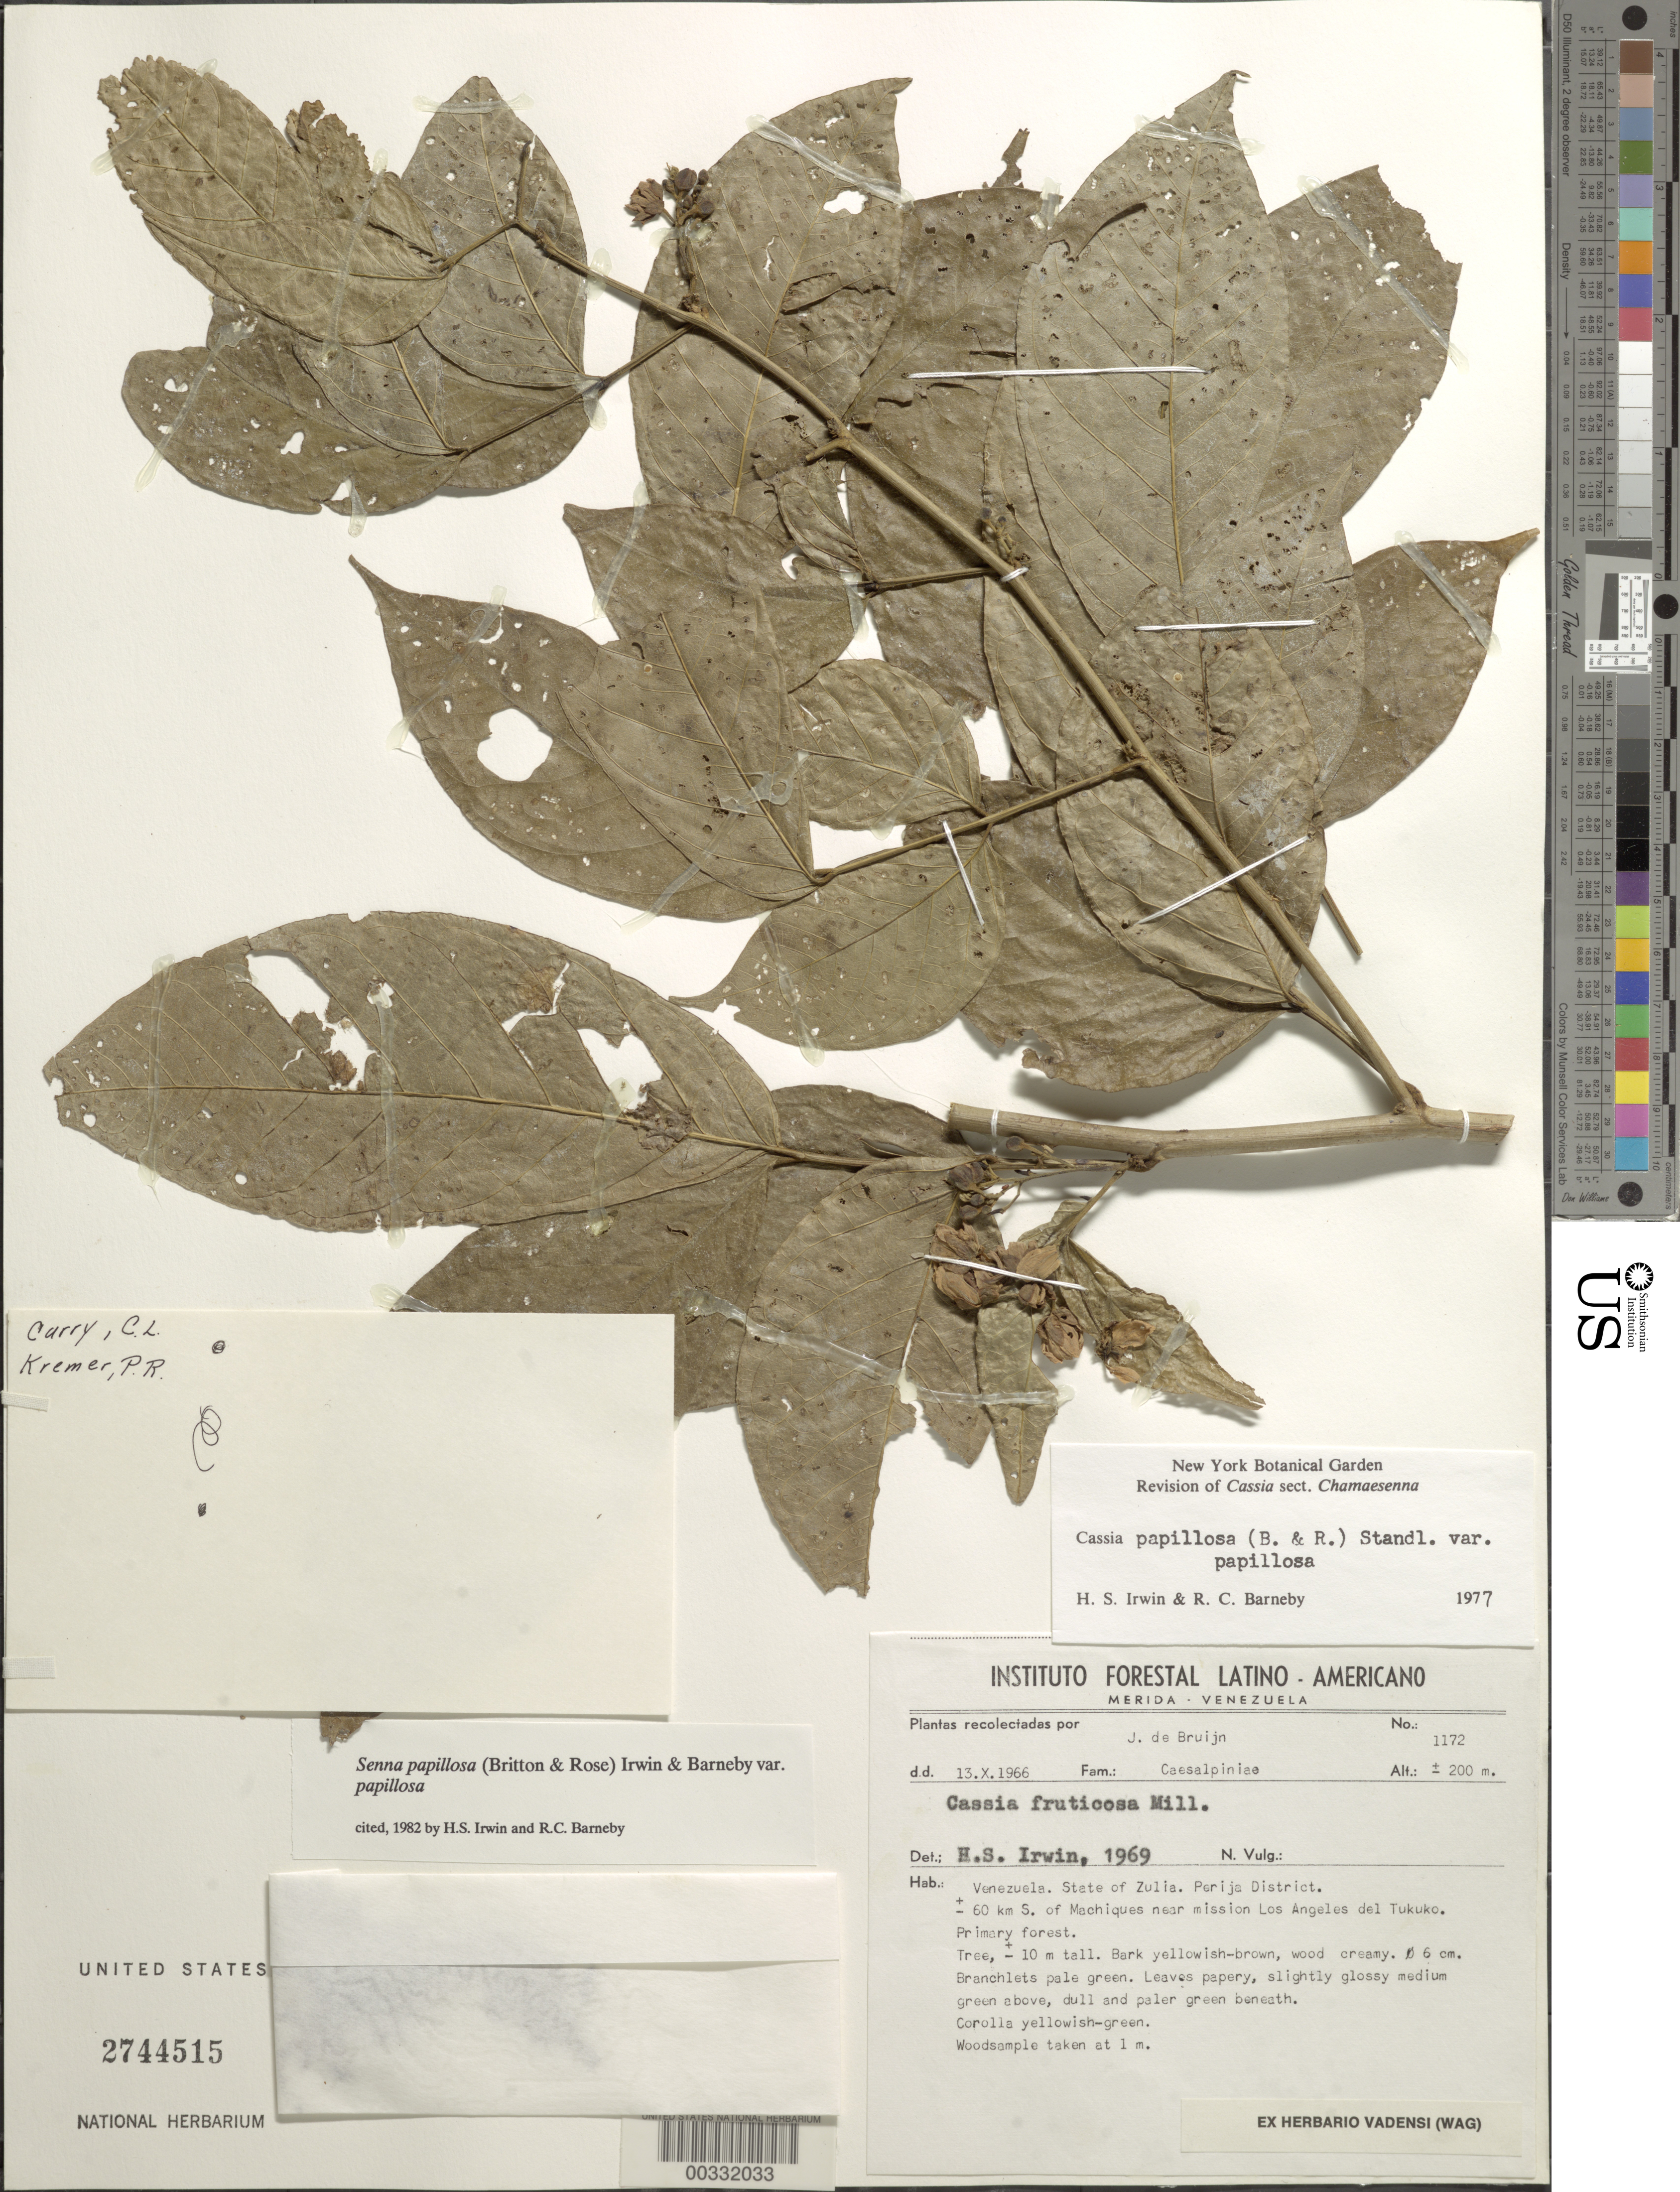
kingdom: Plantae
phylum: Tracheophyta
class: Magnoliopsida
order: Fabales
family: Fabaceae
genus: Senna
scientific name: Senna papillosa var. papillosa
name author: (Britton & Rose) H.S. Irwin & Barneby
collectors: J. Bruijn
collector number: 1172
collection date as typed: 13 Oct 1966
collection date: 1966-10-13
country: Venezuela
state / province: Zulia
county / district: Machiques de Perijá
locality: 60 km s of machiques near mission los angles del tukuko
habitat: Primary forest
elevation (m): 200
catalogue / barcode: US 2744515